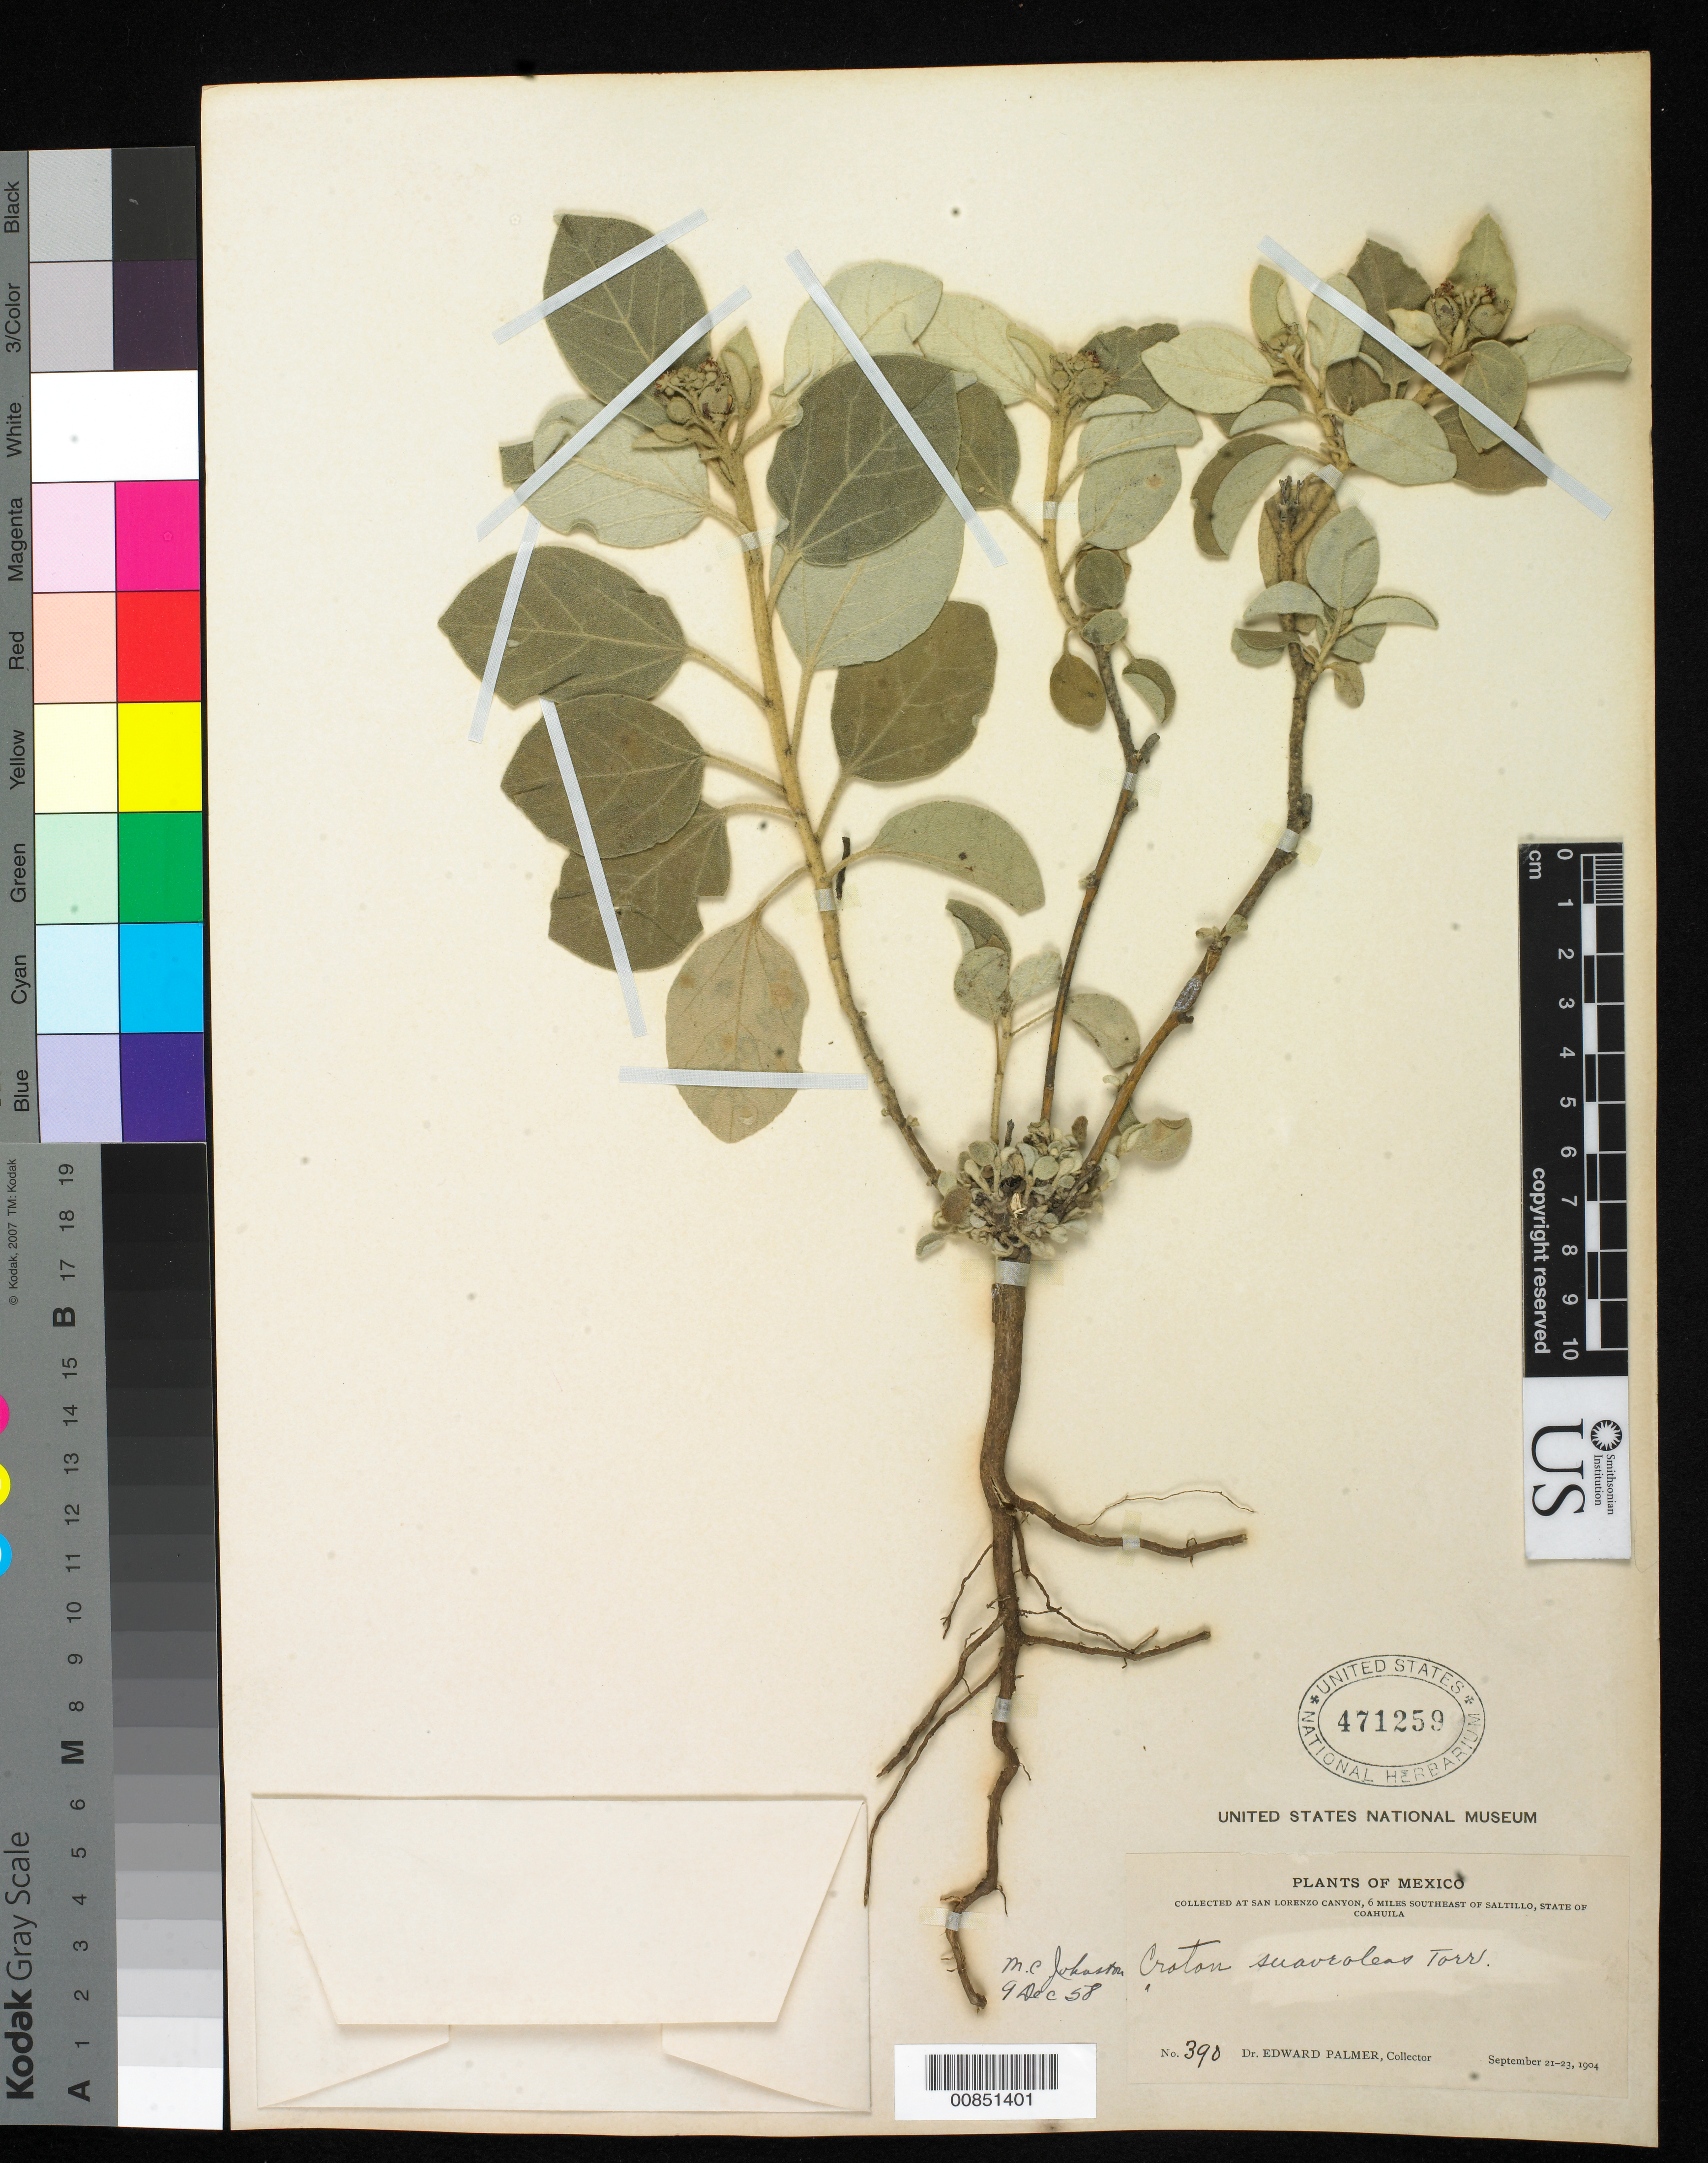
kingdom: Plantae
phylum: Tracheophyta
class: Magnoliopsida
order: Malpighiales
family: Euphorbiaceae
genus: Croton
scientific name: Croton suaveolens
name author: Torr. in Emory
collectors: E. Palmer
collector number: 390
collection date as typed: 21 Sep 1904 to 23 Sep 1904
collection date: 1904-09-21/1904-09-23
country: Mexico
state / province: Coahuila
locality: San Lorenzo canyon, 6 miles southeast of Saltillo, Coahuila.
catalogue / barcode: US 471259